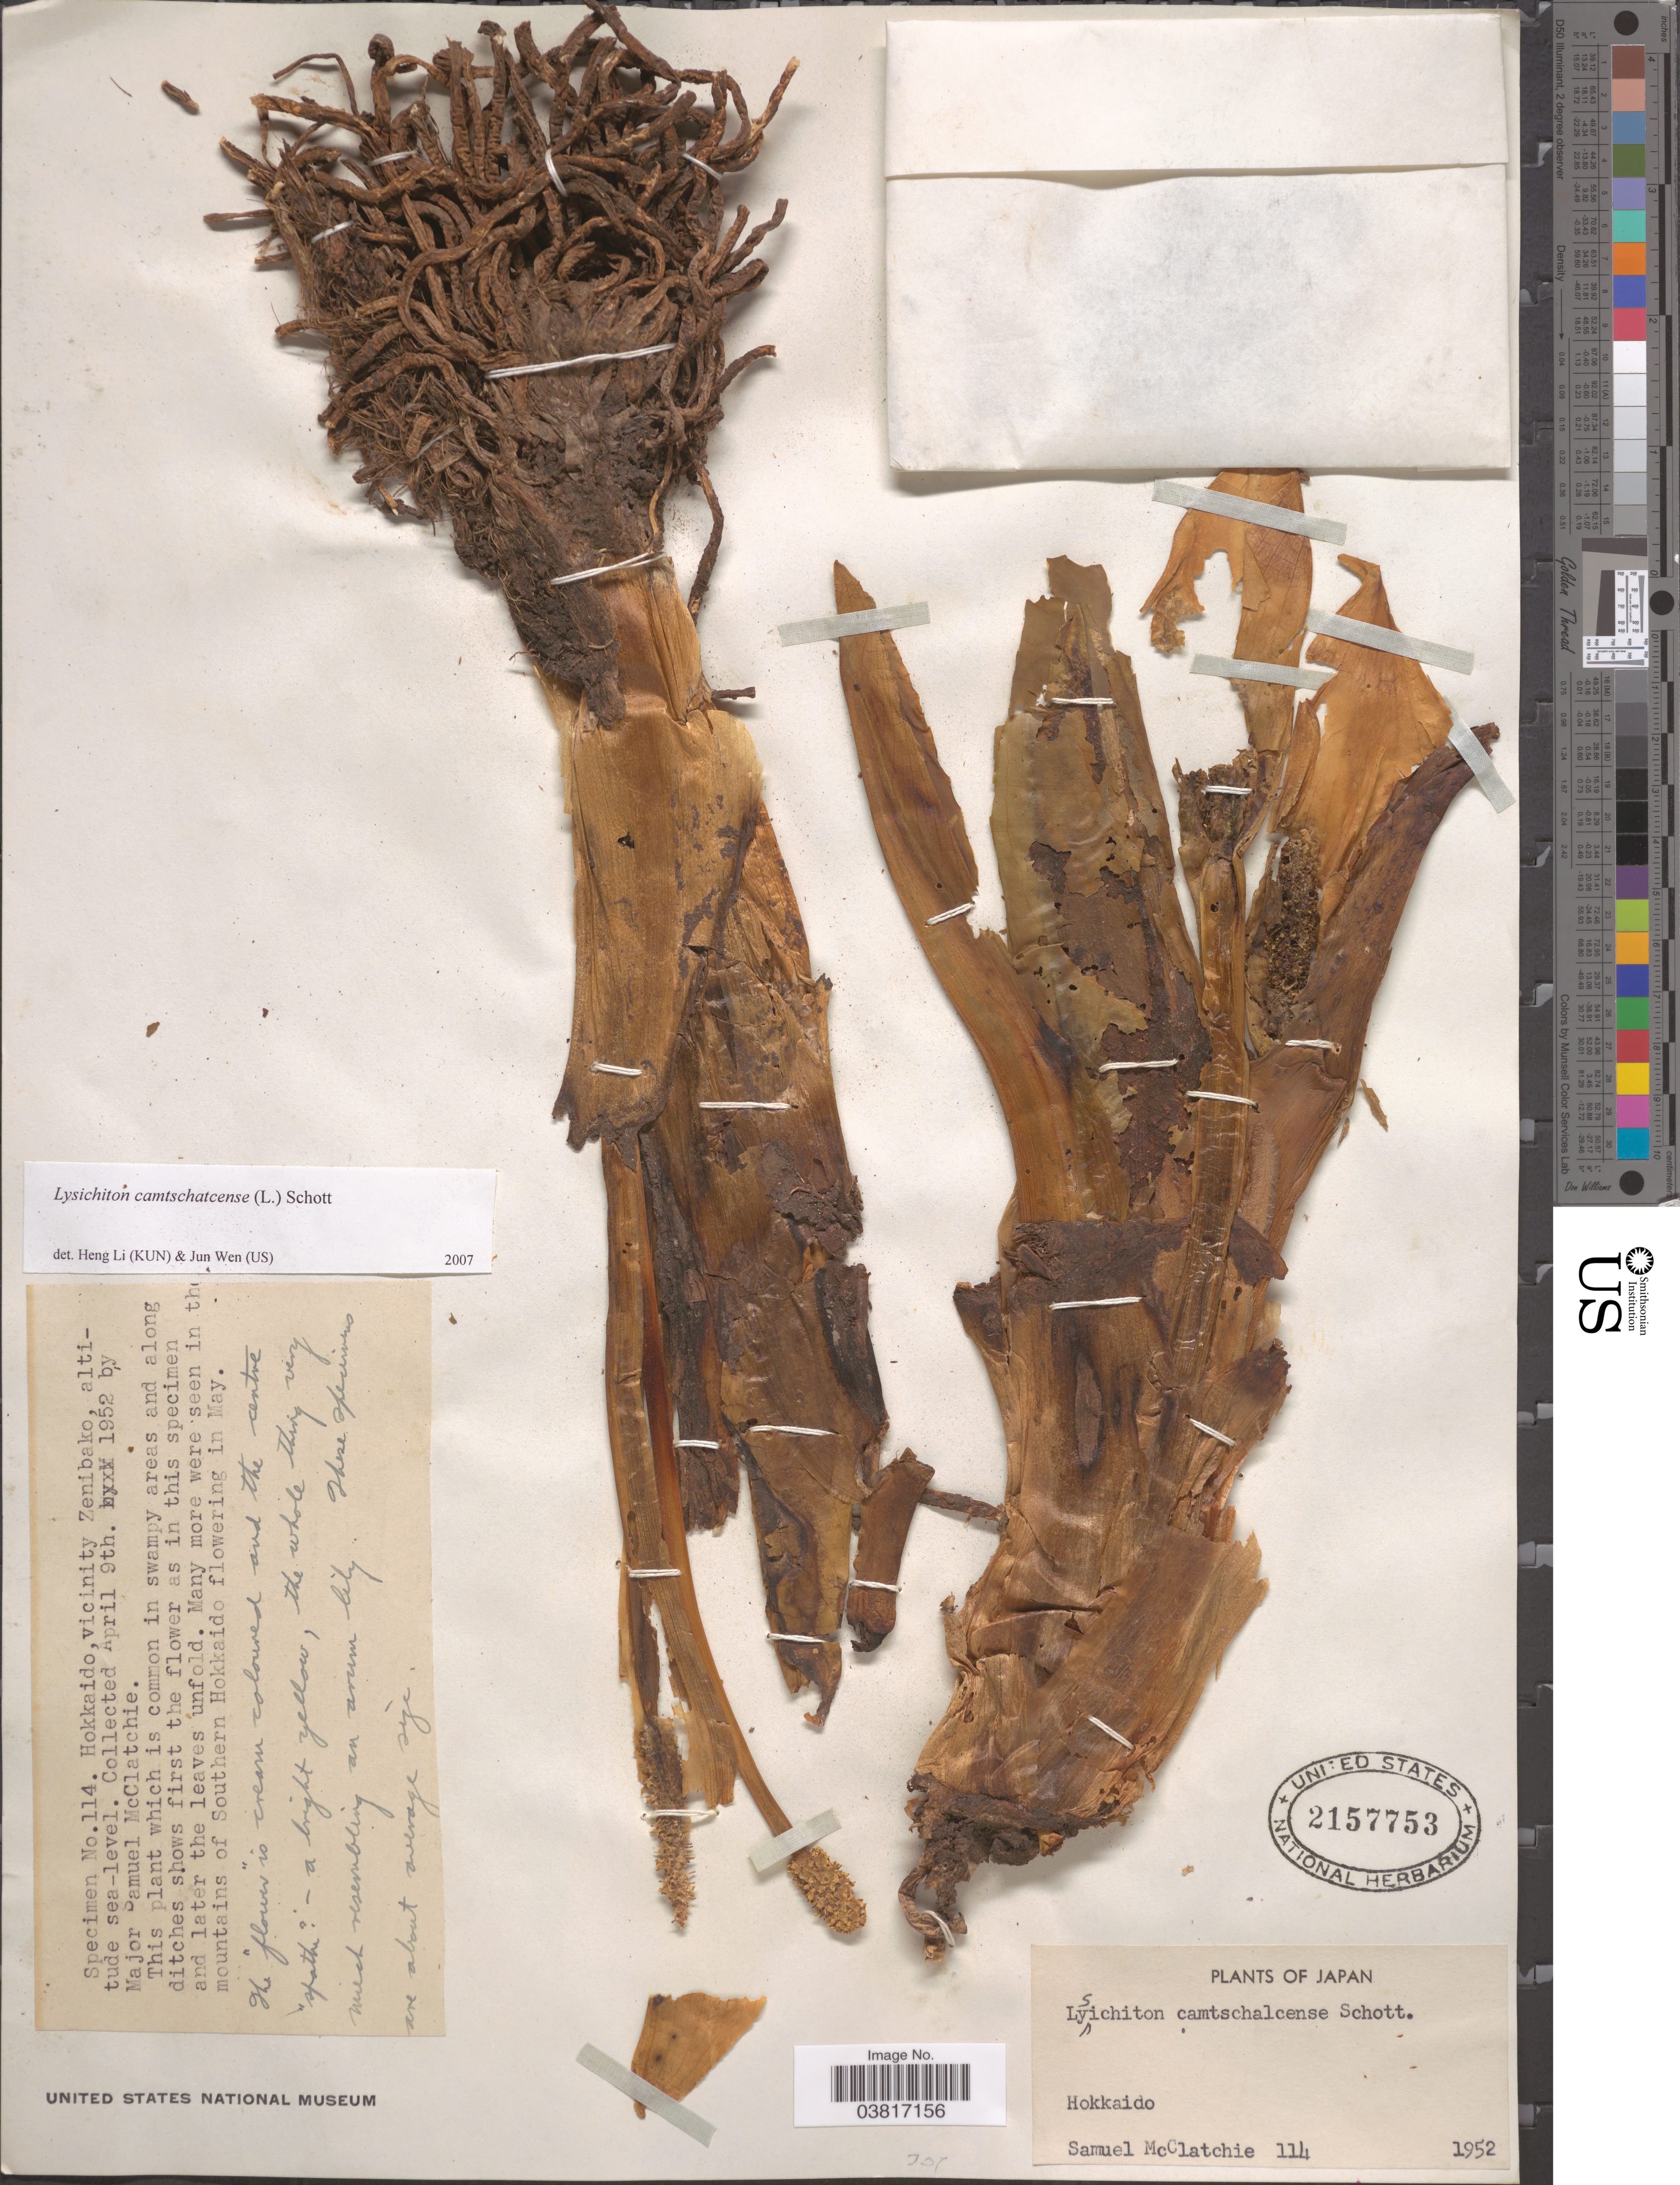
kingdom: Plantae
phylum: Tracheophyta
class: Liliopsida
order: Alismatales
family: Araceae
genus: Lysichiton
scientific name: Lysichiton camtschatcense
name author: (L.) Schott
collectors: S. McClatchie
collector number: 114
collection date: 1952-04-09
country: Japan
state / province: Hokkaidō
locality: Vicinity Zenibako. In the mountains of Southern Hokkaido.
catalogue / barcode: US 2157753